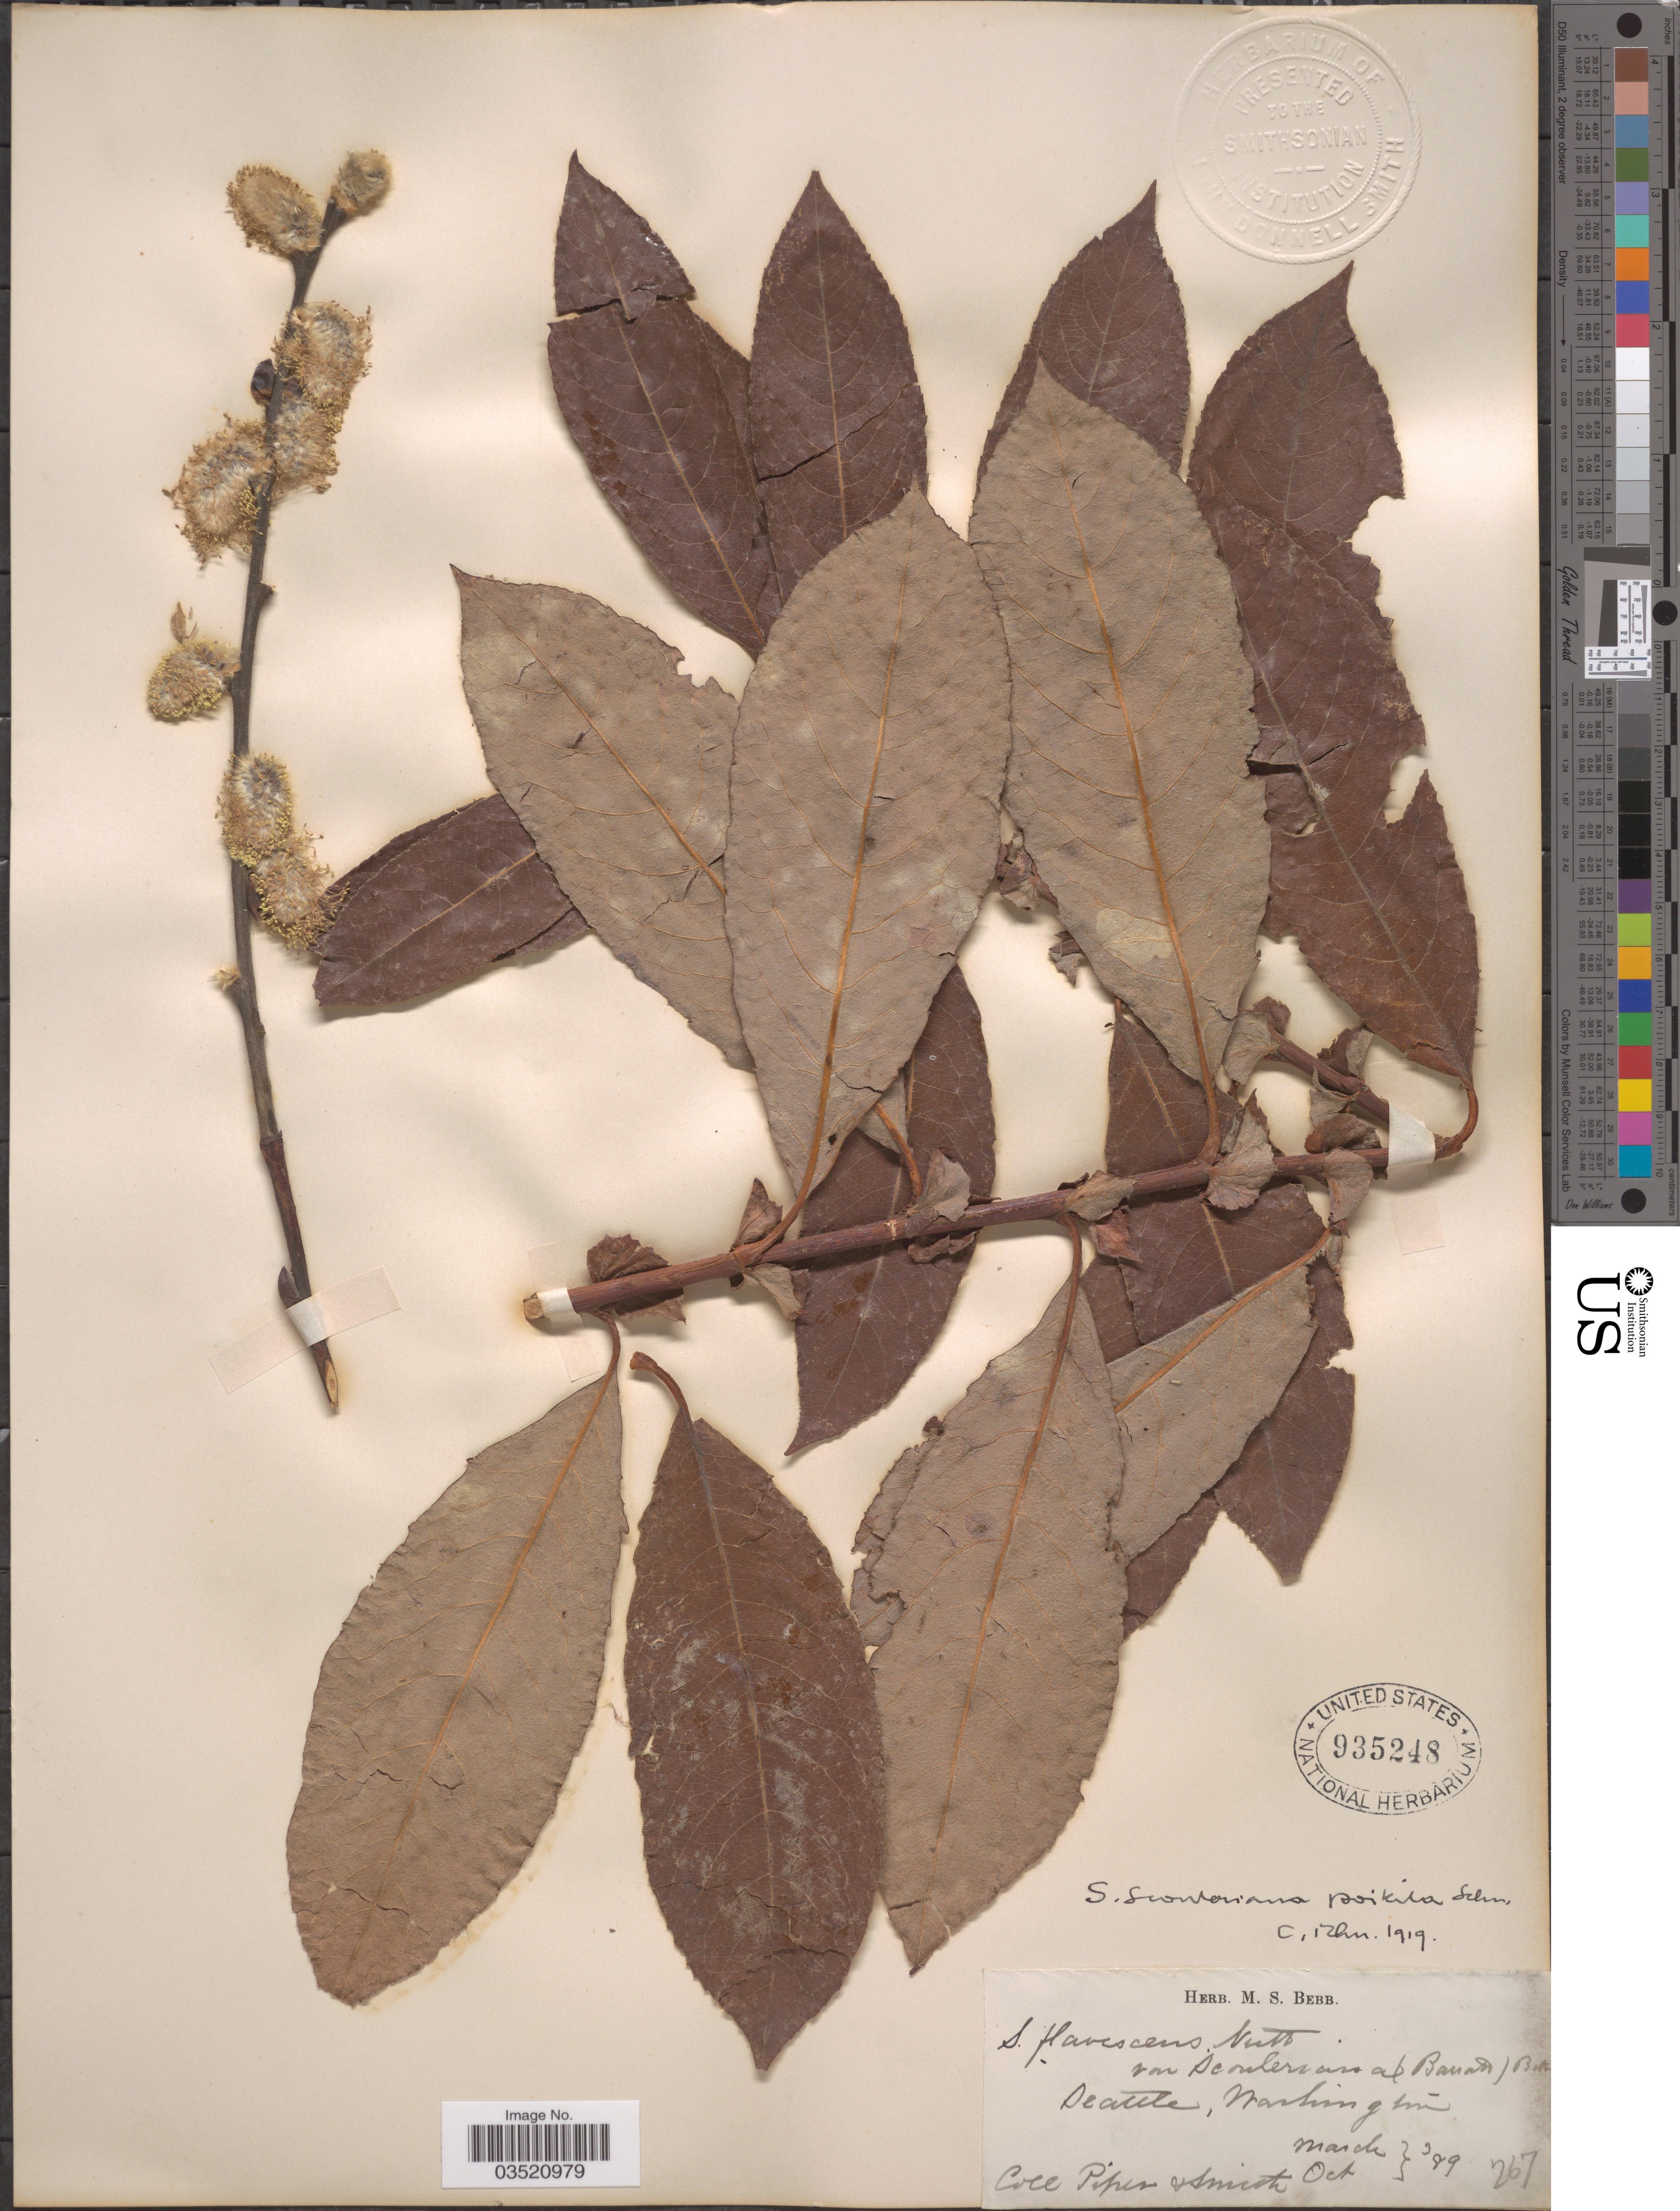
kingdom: Plantae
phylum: Tracheophyta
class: Magnoliopsida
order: Malpighiales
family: Salicaceae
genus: Salix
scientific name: Salix scouleriana var. poikila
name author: C.K. Schneid.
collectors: Piper & -- Smith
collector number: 267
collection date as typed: Transcribed d/m/y: /3/89 to /10/89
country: United States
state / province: Washington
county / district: King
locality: Seattle.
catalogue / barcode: US 935248